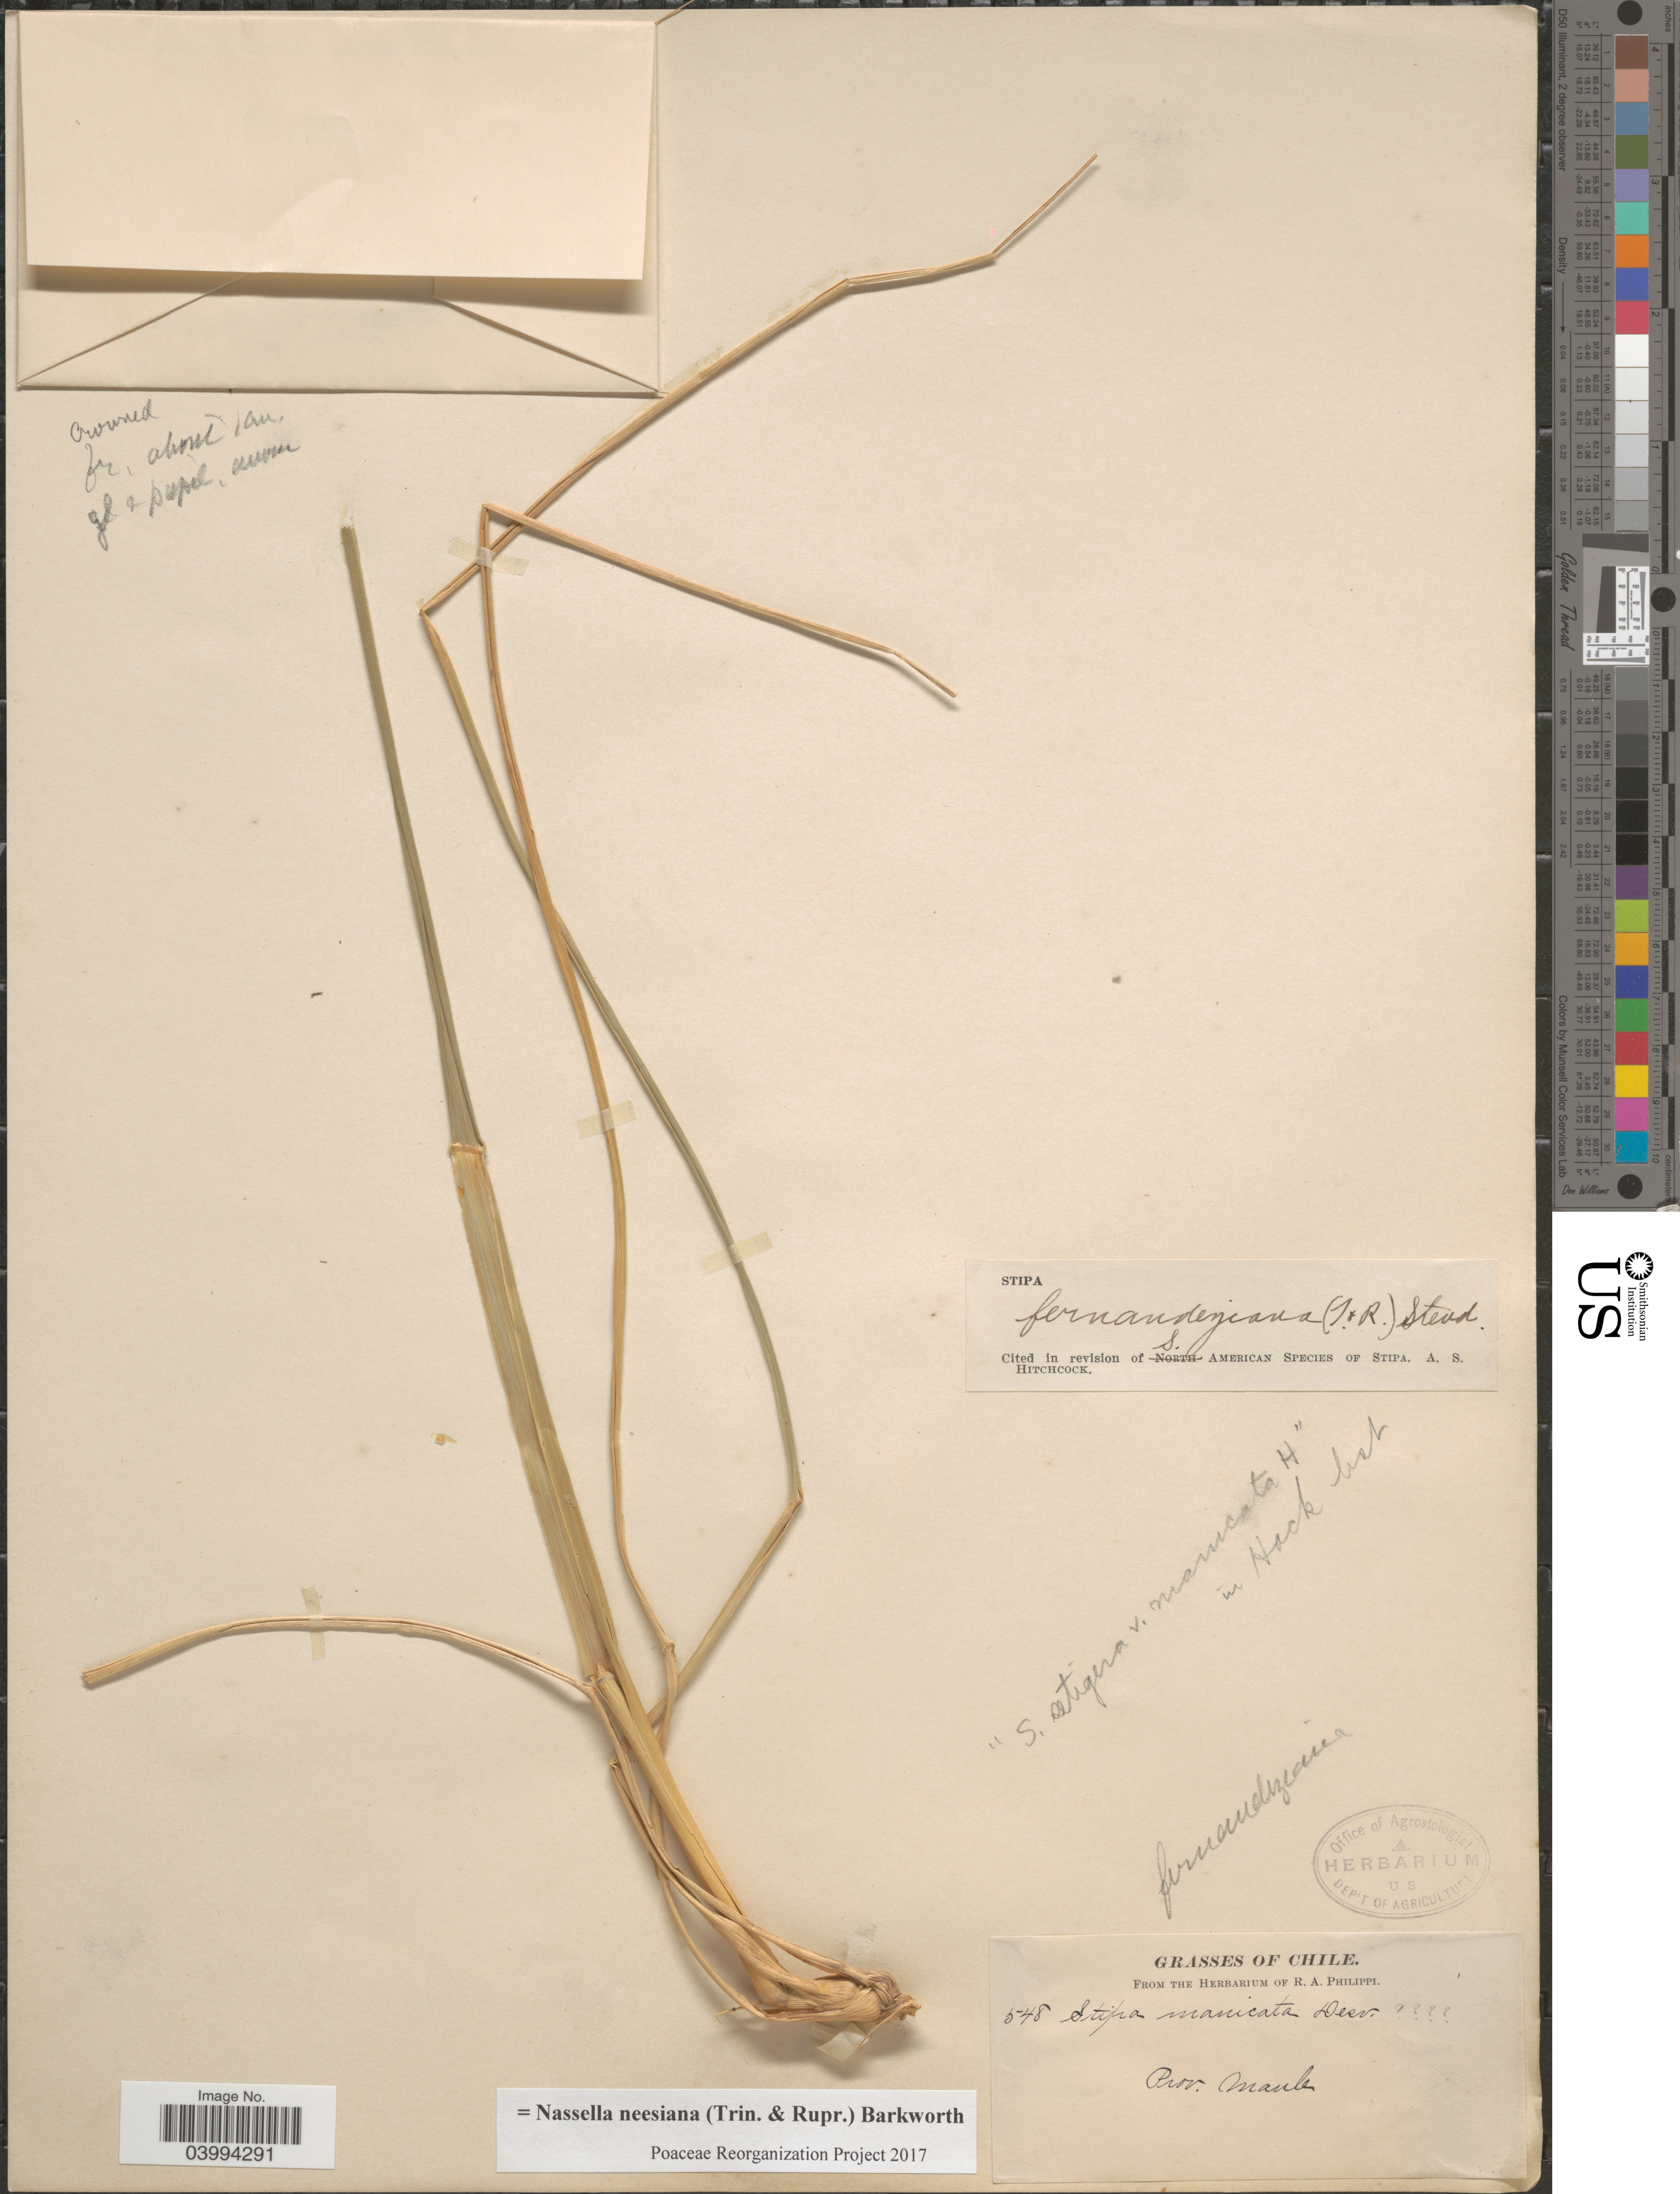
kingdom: Plantae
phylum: Tracheophyta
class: Liliopsida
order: Poales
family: Poaceae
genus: Nassella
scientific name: Nassella neesiana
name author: (Trin. & Rupr.) Barkworth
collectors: ex. herb. R.A. Philippi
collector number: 548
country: Chile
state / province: Maule (VII)